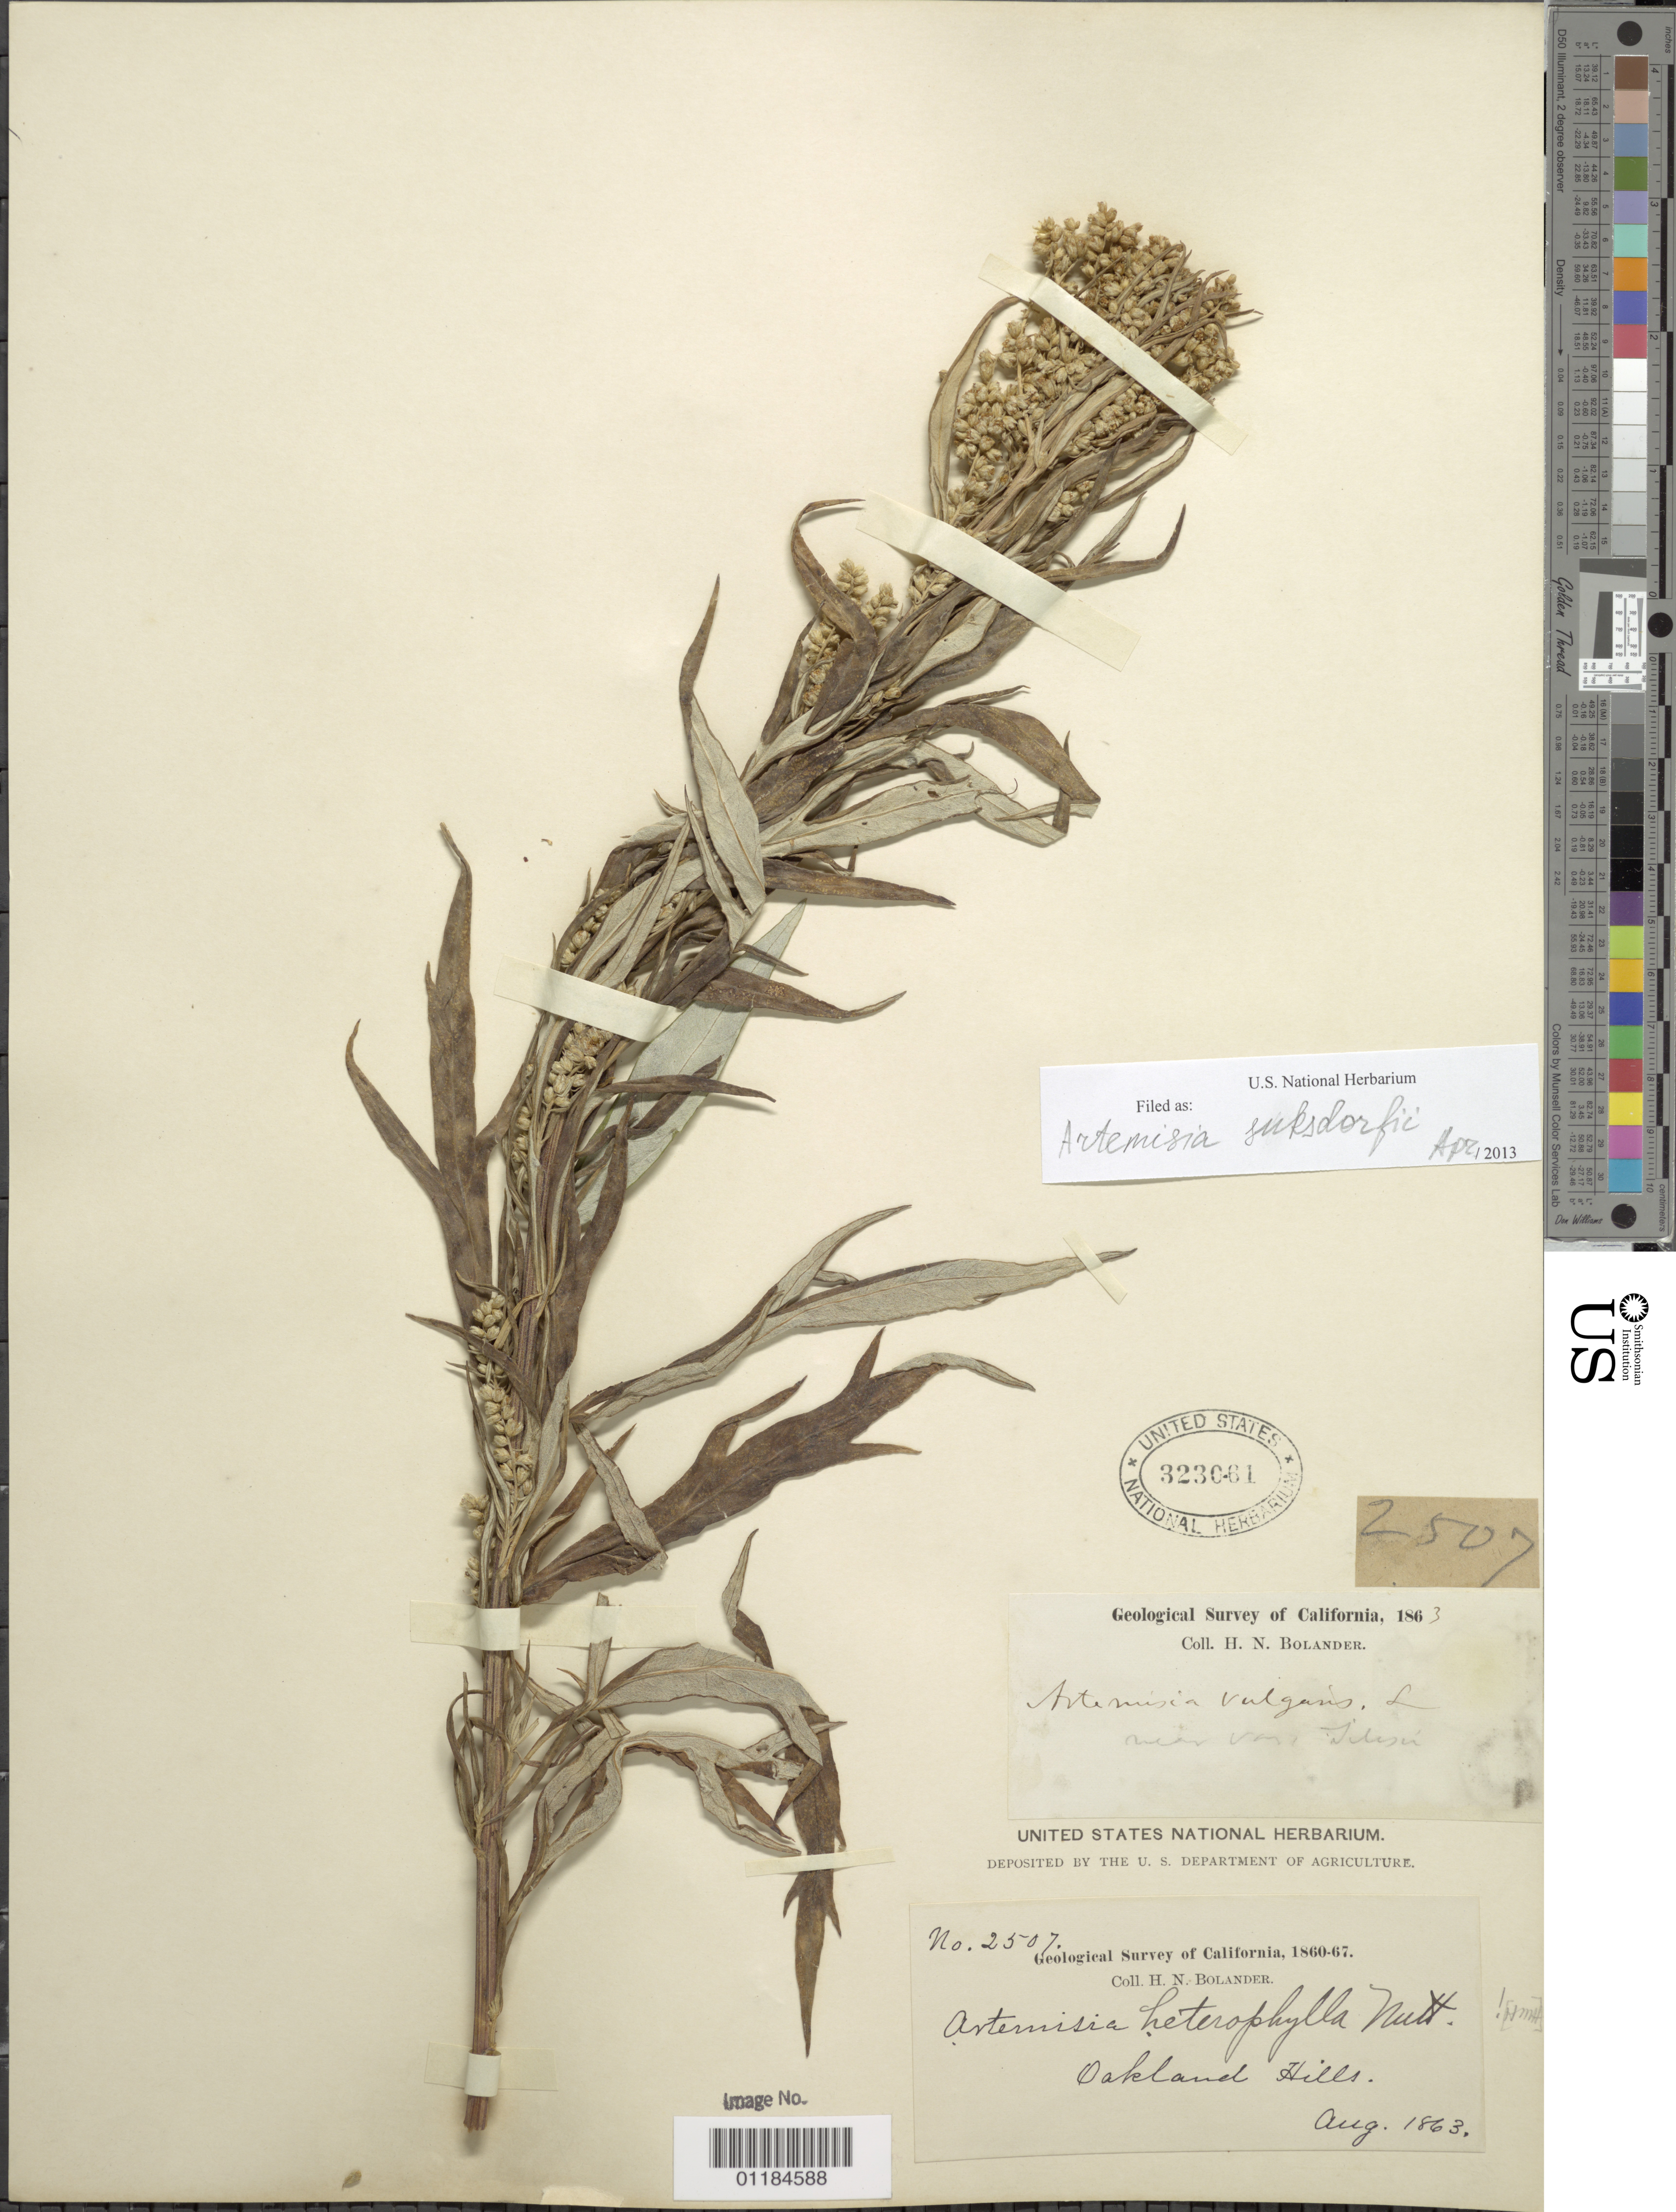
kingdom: Plantae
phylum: Tracheophyta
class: Magnoliopsida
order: Asterales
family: Asteraceae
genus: Artemisia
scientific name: Artemisia suksdorfii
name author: Piper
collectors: H. Bolander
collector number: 2507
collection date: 1863-08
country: United States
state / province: California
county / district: Alameda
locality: Oakland Hills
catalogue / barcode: US 323061